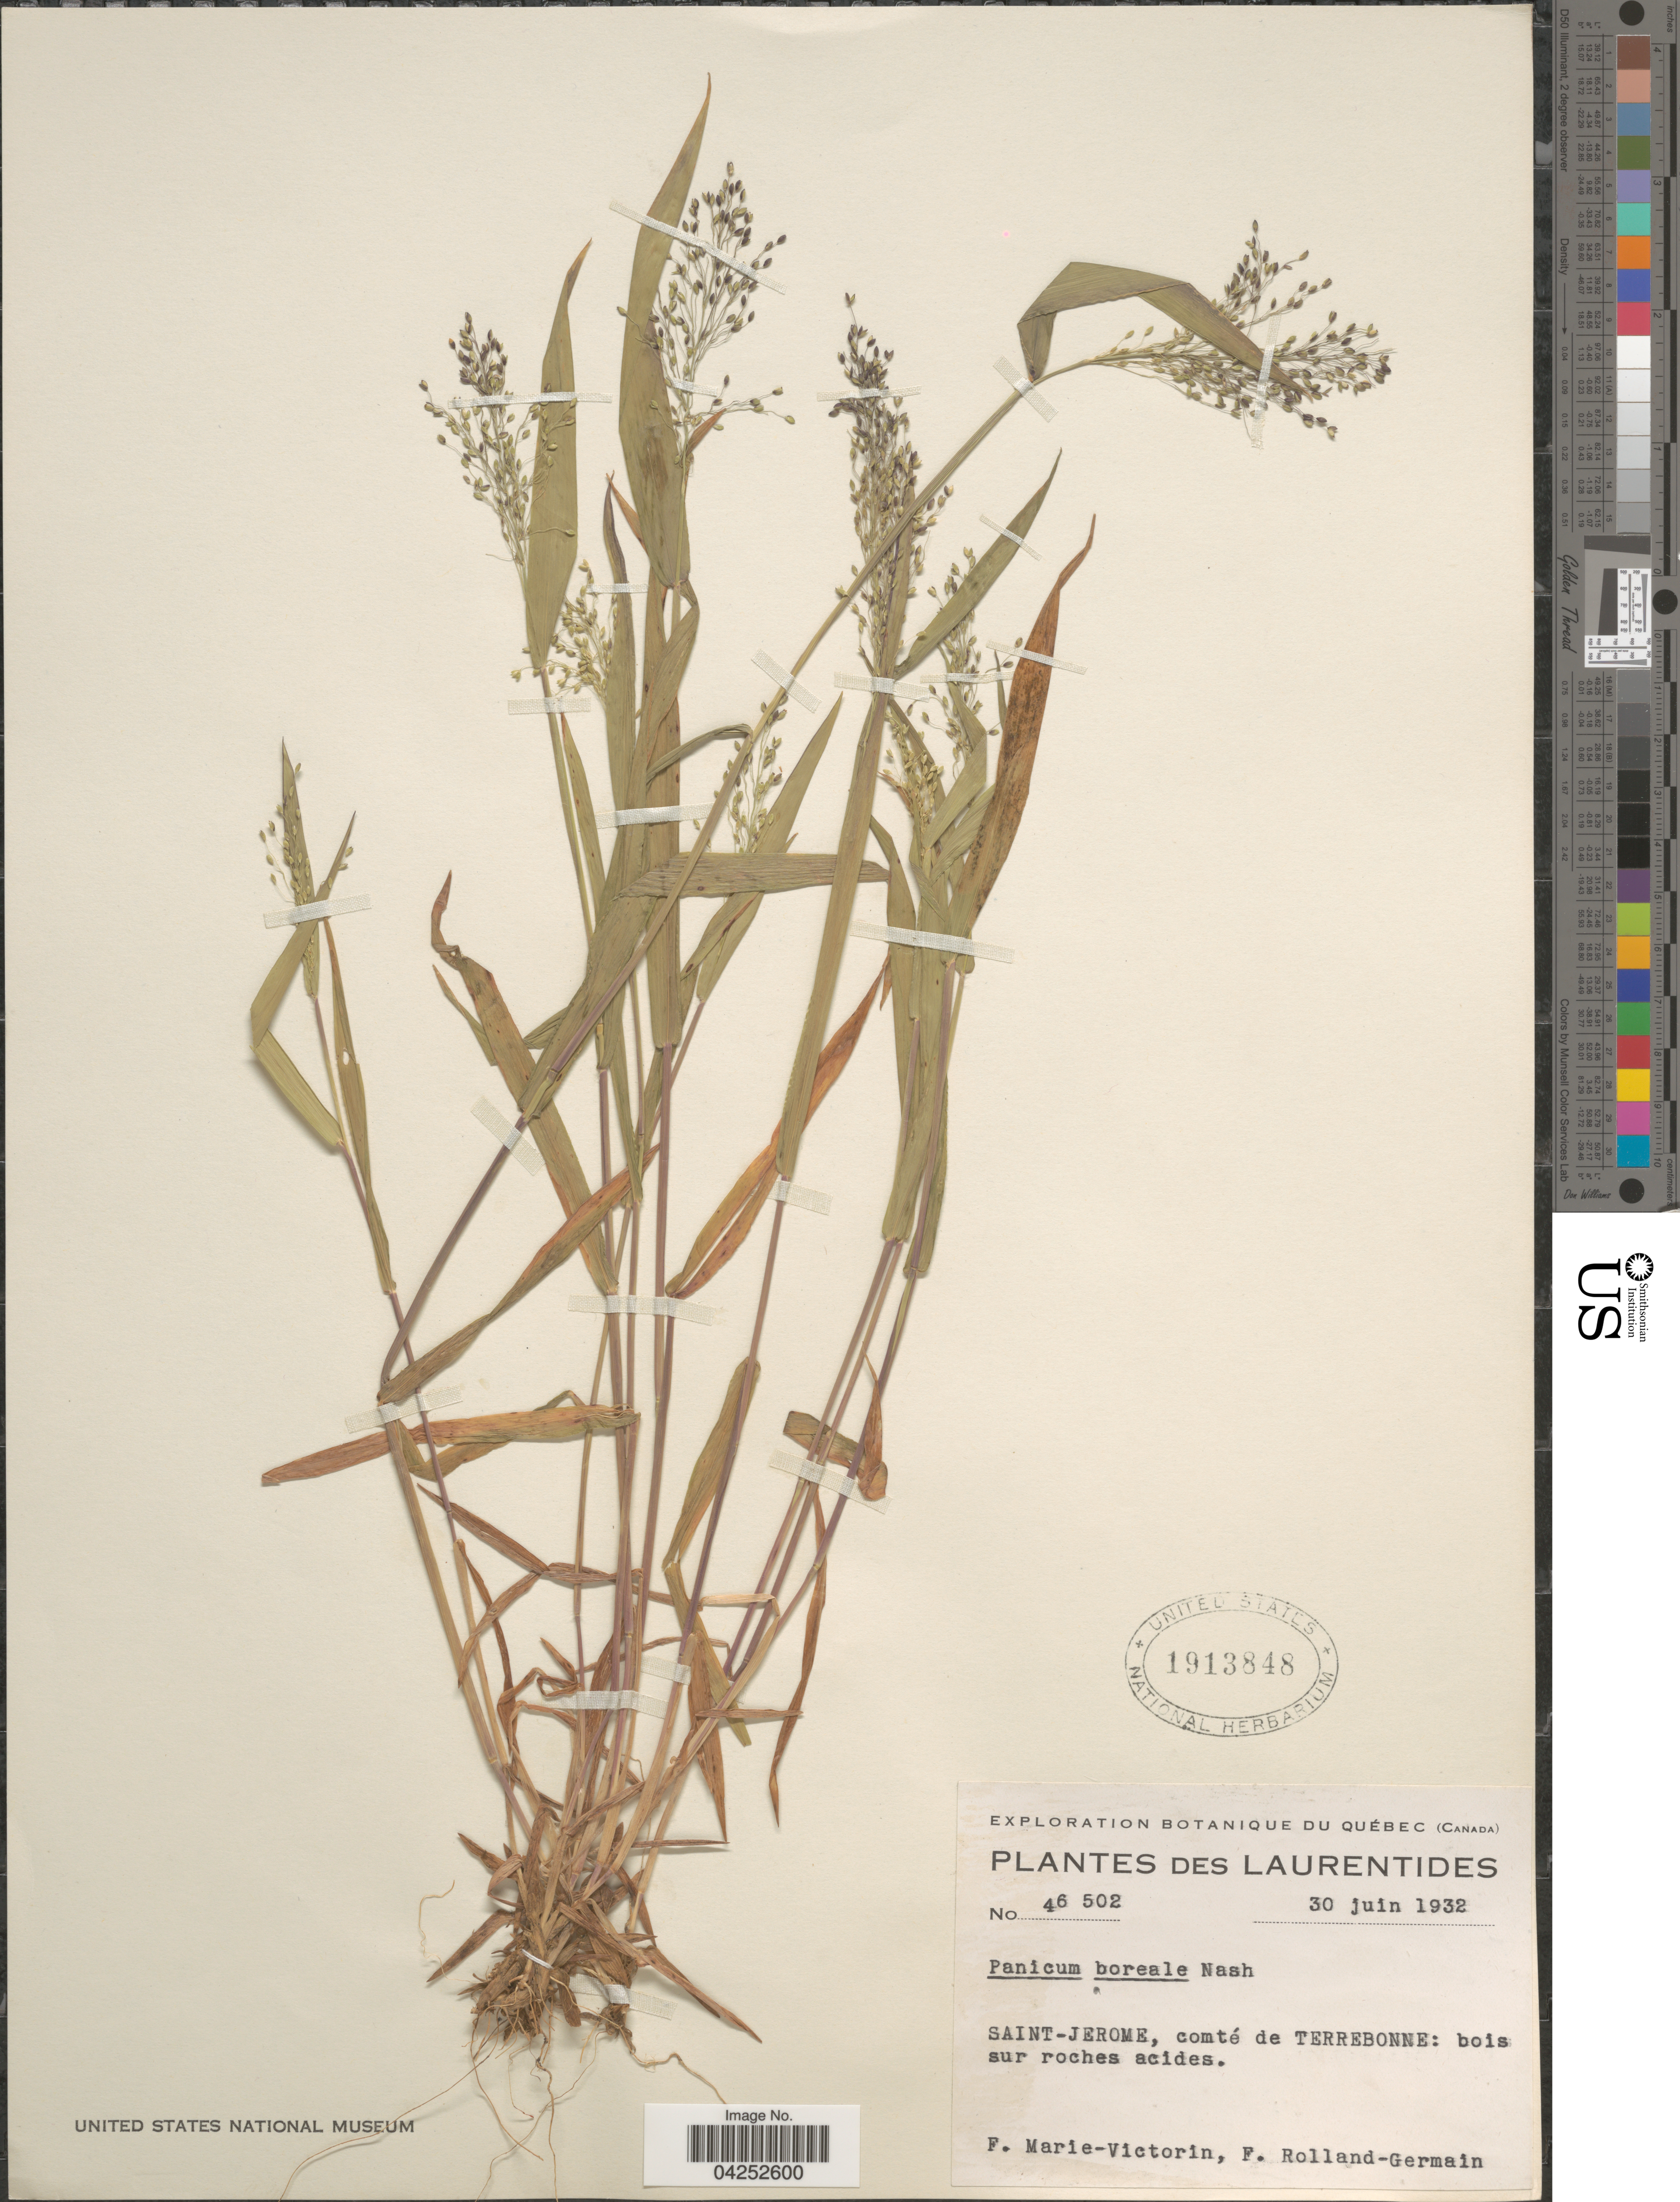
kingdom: Plantae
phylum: Tracheophyta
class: Liliopsida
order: Poales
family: Poaceae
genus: Dichanthelium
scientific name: Dichanthelium boreale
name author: (Nash) Freckmann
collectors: F. Marie-Victorin & Rolland-Germain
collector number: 46502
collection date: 1932-06-30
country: Canada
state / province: Quebec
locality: Exploration Botanique du Québec (Canada). Laurentides. Saint-Jerome, comté de Terrebonne.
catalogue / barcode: US 1913848